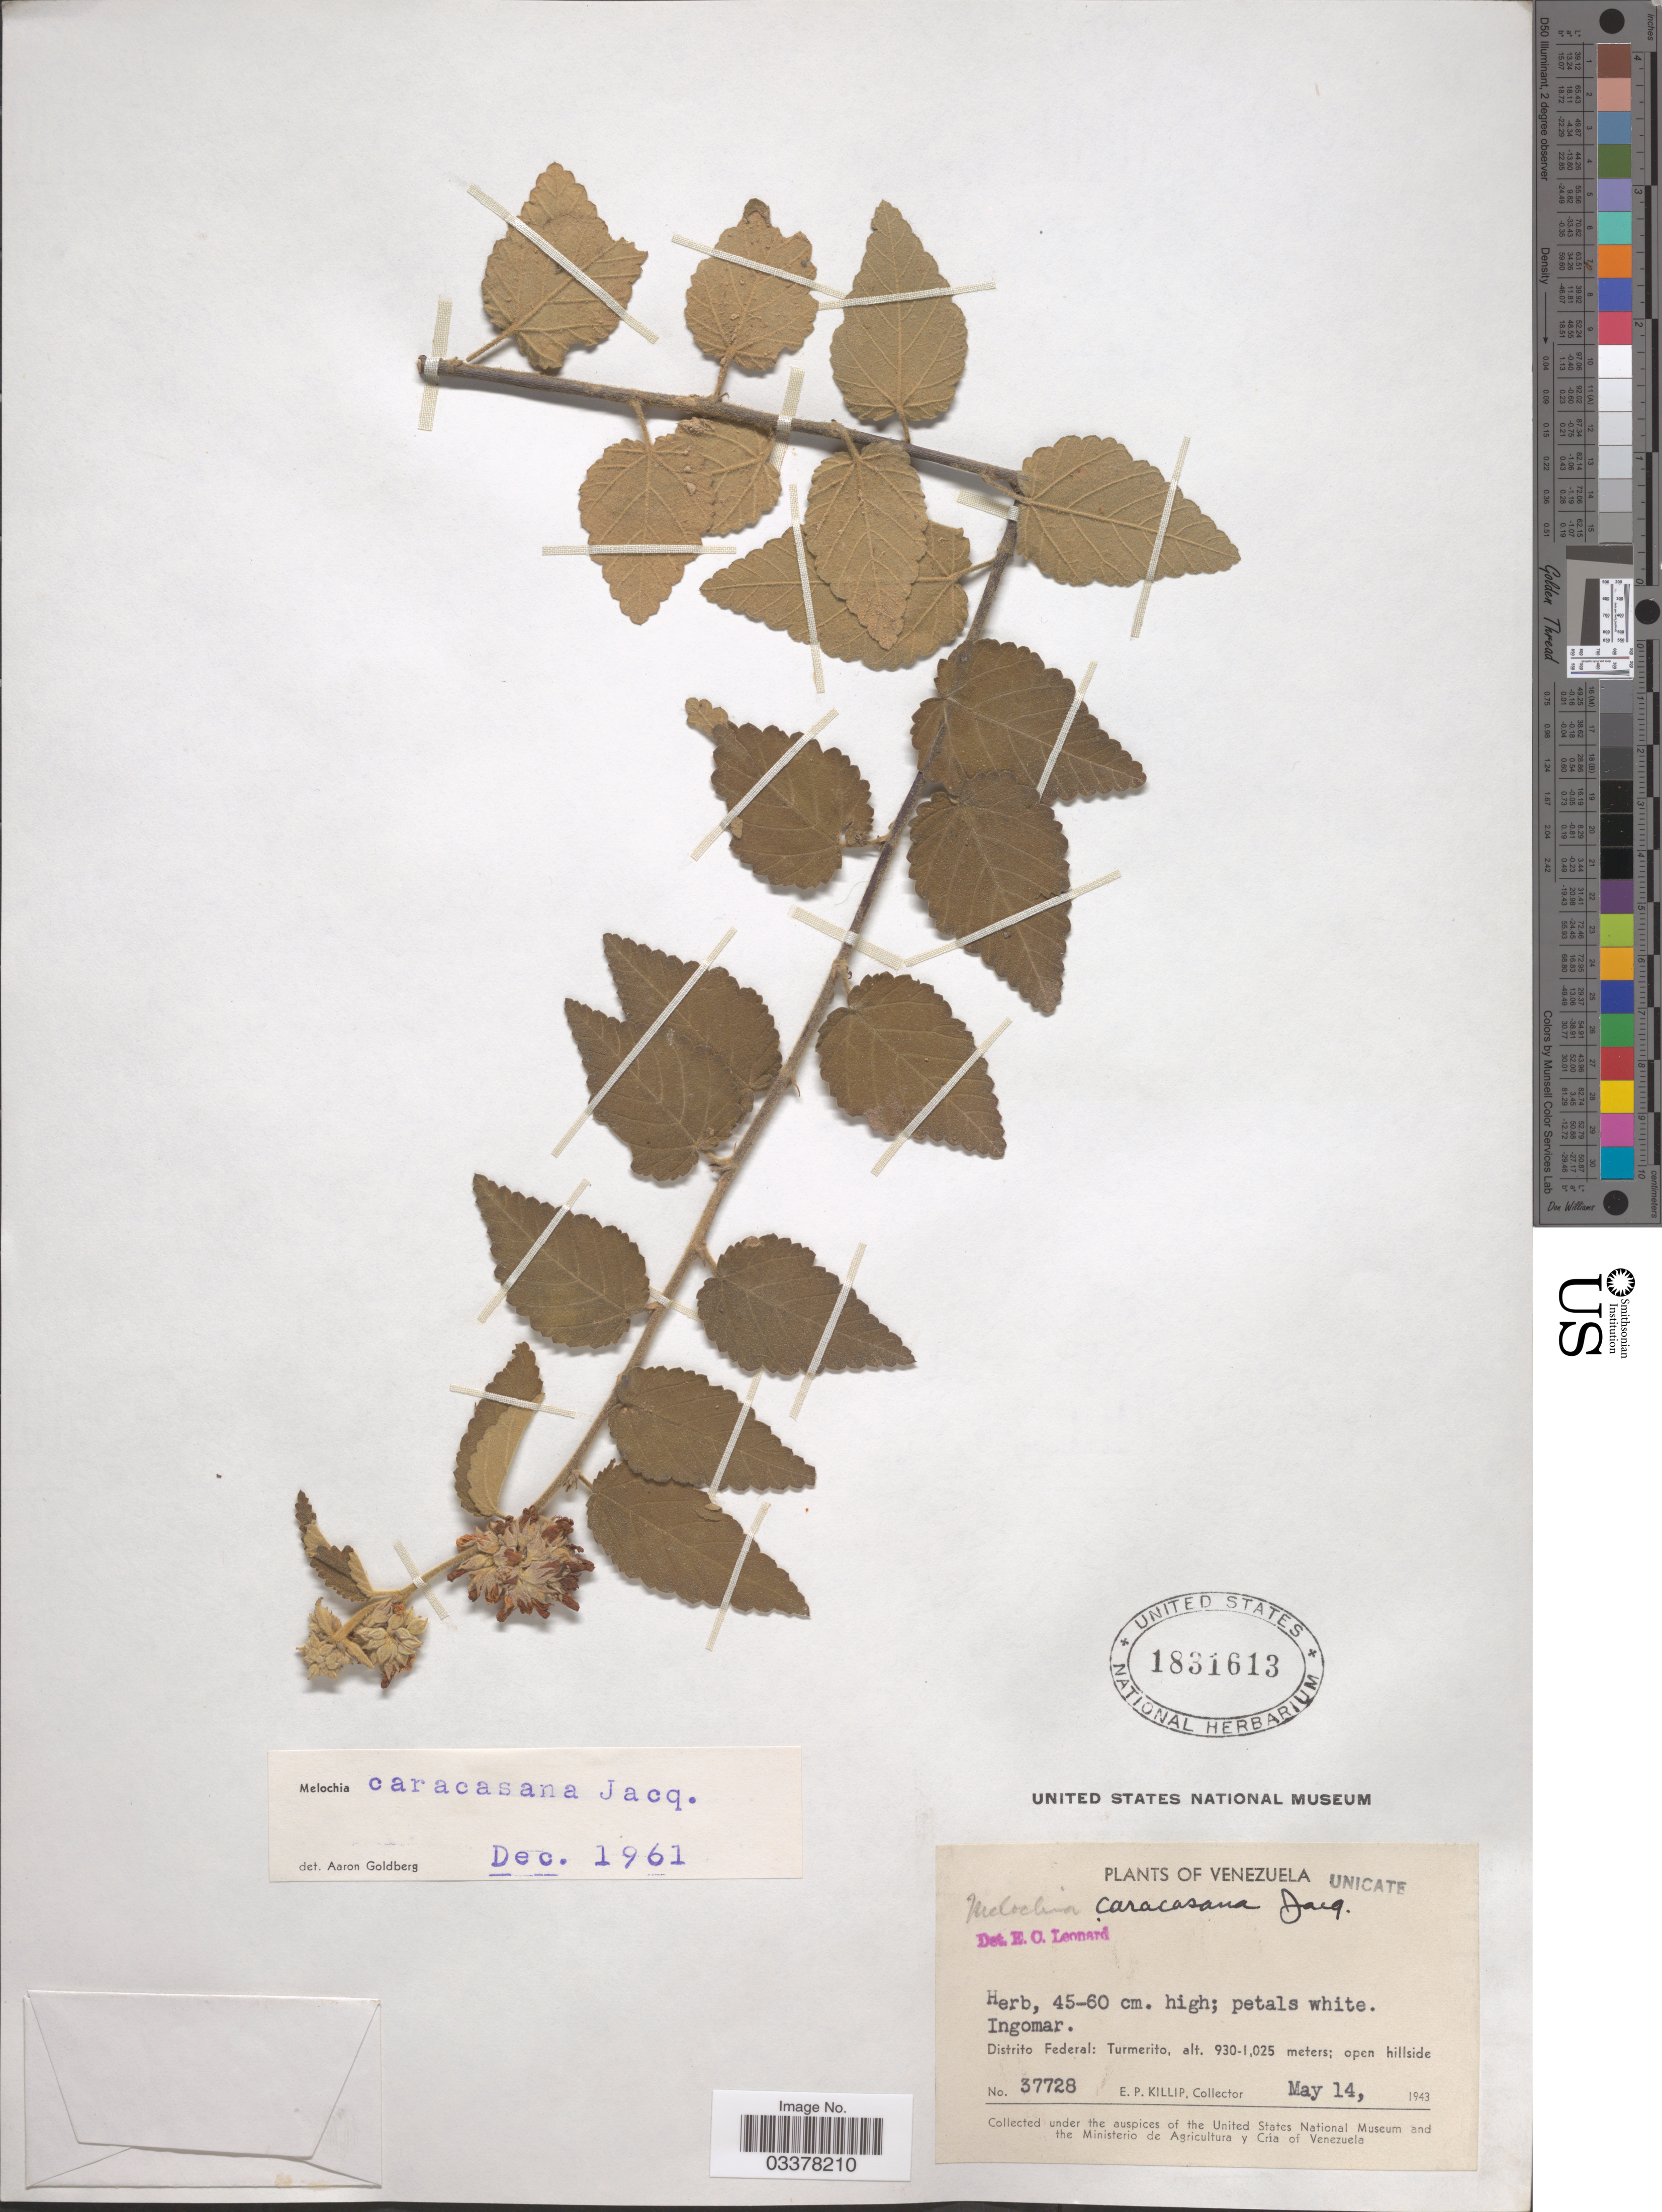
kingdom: Plantae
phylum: Tracheophyta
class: Magnoliopsida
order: Malvales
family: Malvaceae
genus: Melochia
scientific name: Melochia caracasana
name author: Jacq.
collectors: E. P. Killip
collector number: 37728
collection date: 1943-05-14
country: Venezuela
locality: Ingomar. Distrito Federal: Turmerito.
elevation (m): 930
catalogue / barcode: US 1831613